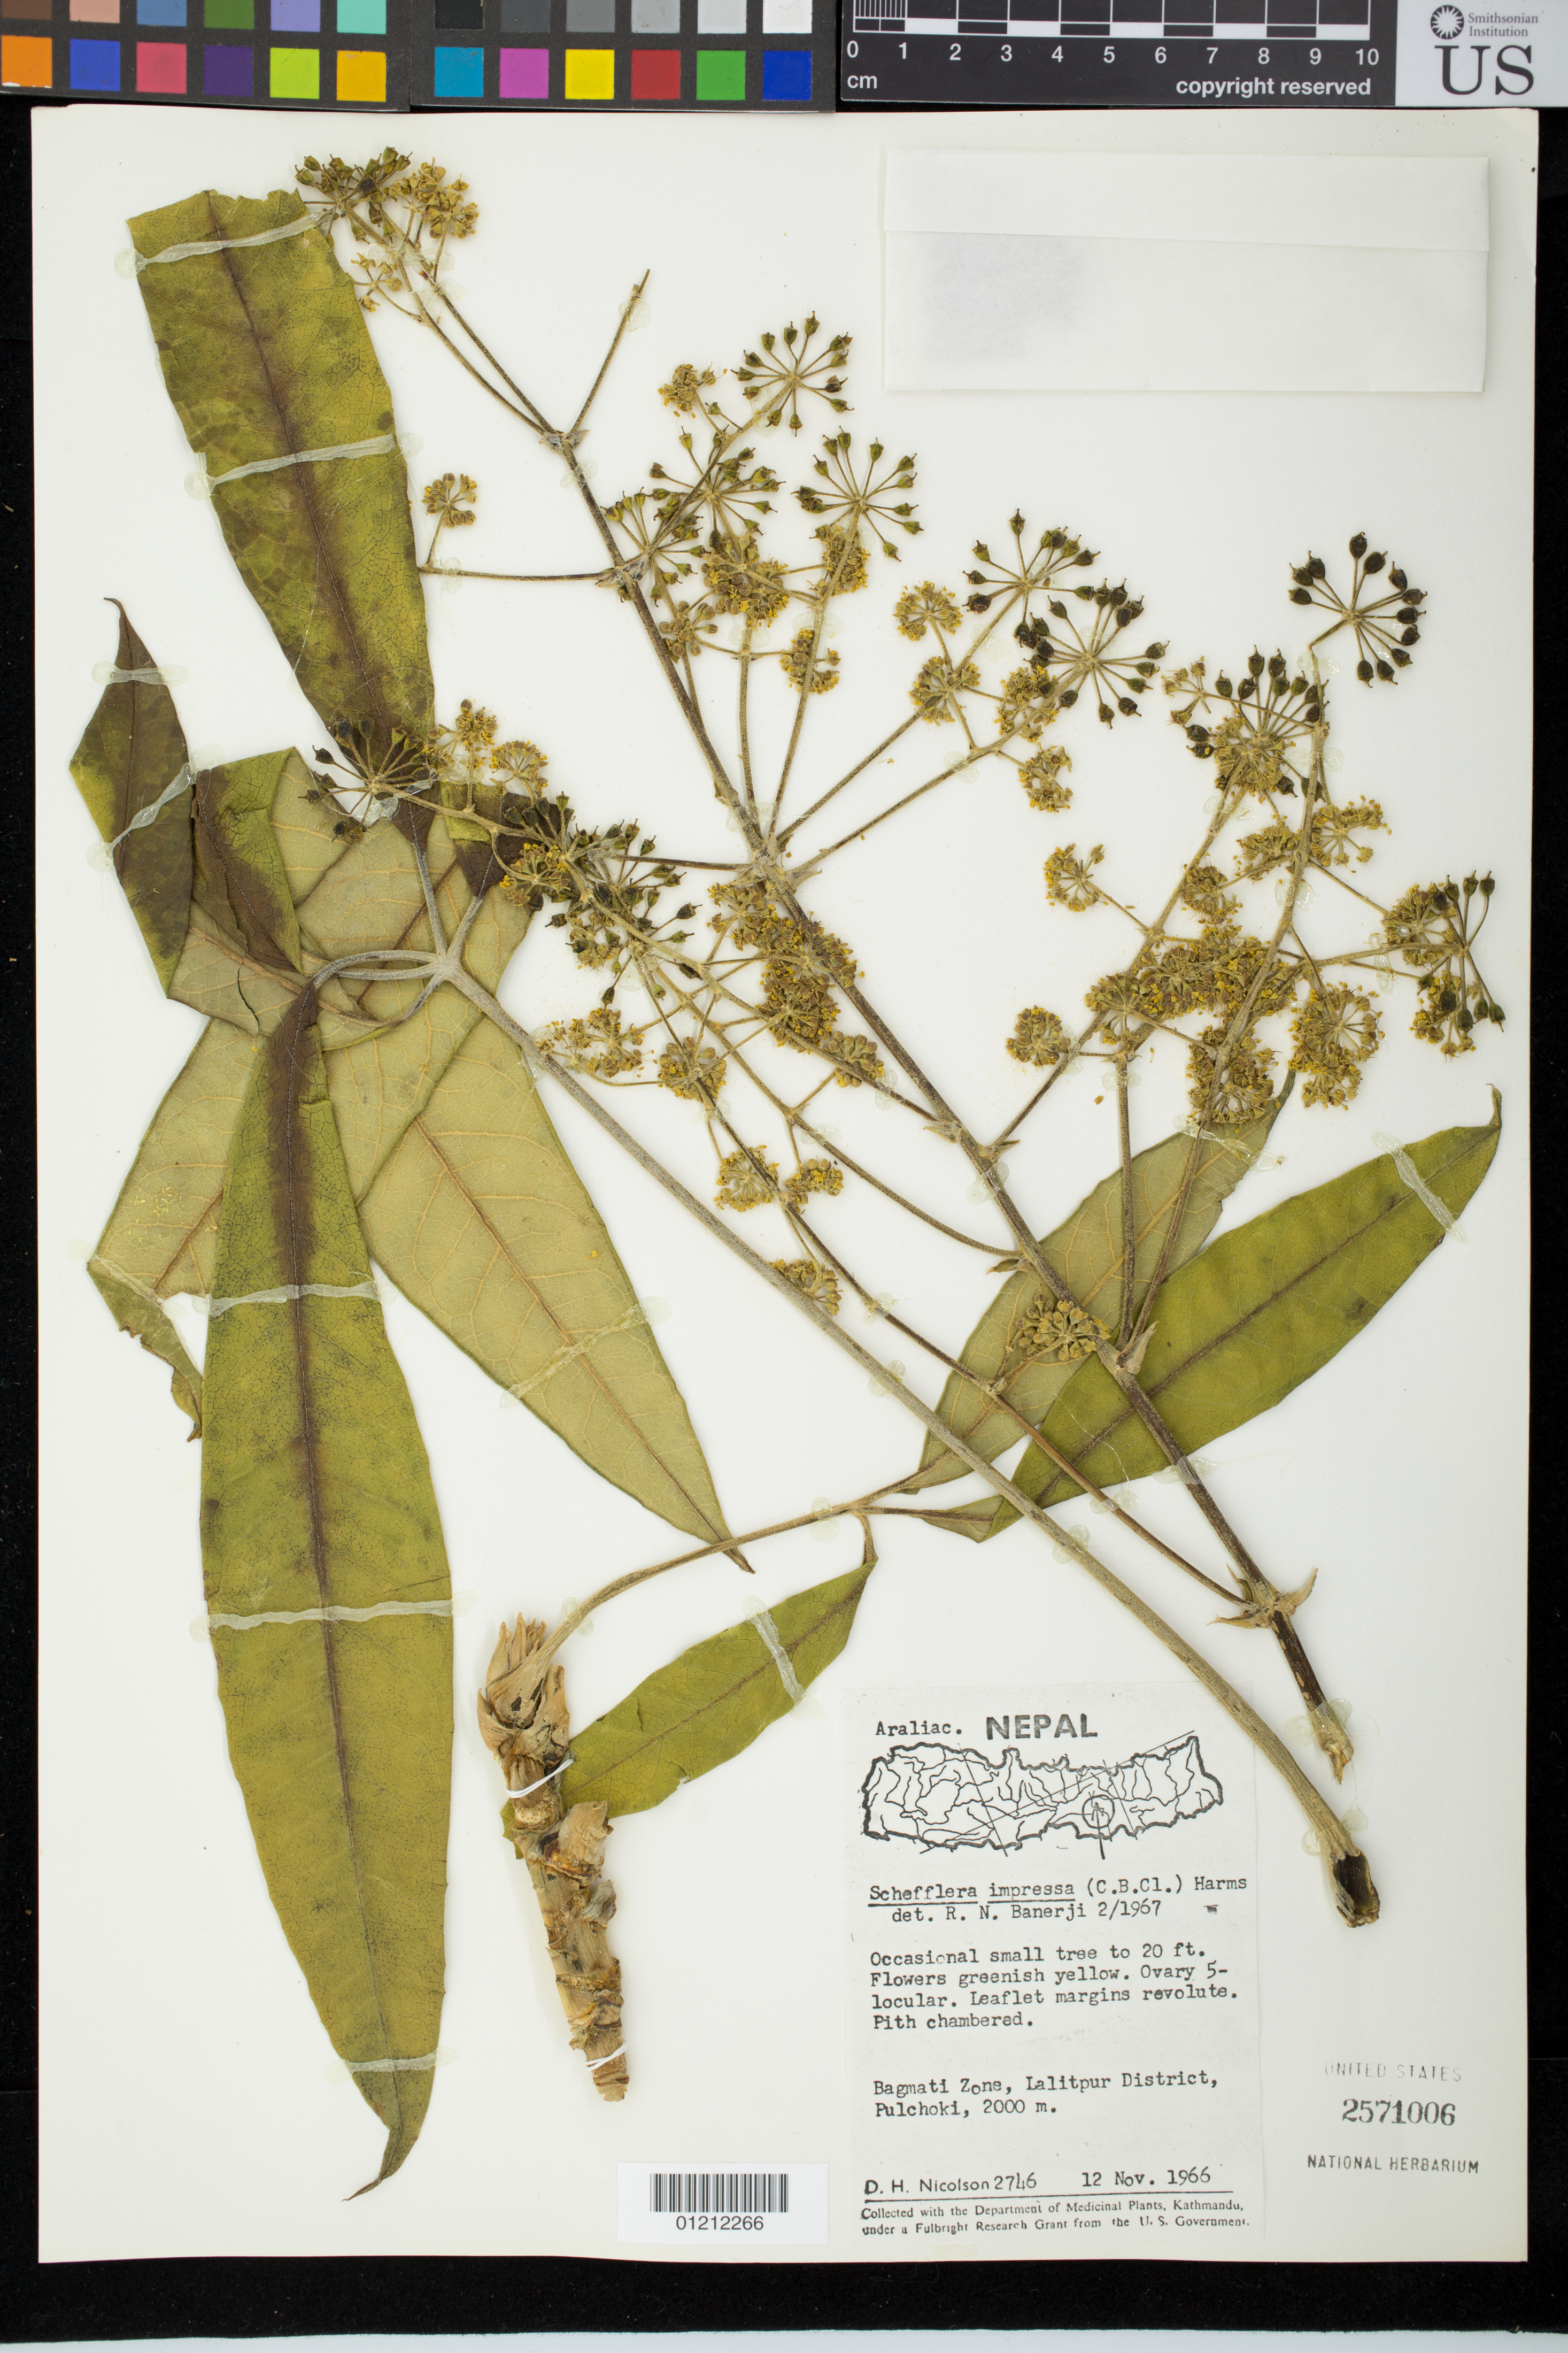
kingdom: Plantae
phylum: Tracheophyta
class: Magnoliopsida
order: Apiales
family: Araliaceae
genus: Schefflera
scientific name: Schefflera impressa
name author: Harms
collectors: D. H. Nicolson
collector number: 2746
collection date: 1966-11-12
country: Nepal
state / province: Central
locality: Bagmati Zone, Lalitpur District, Pulchoki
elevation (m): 2000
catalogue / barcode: US 2571006